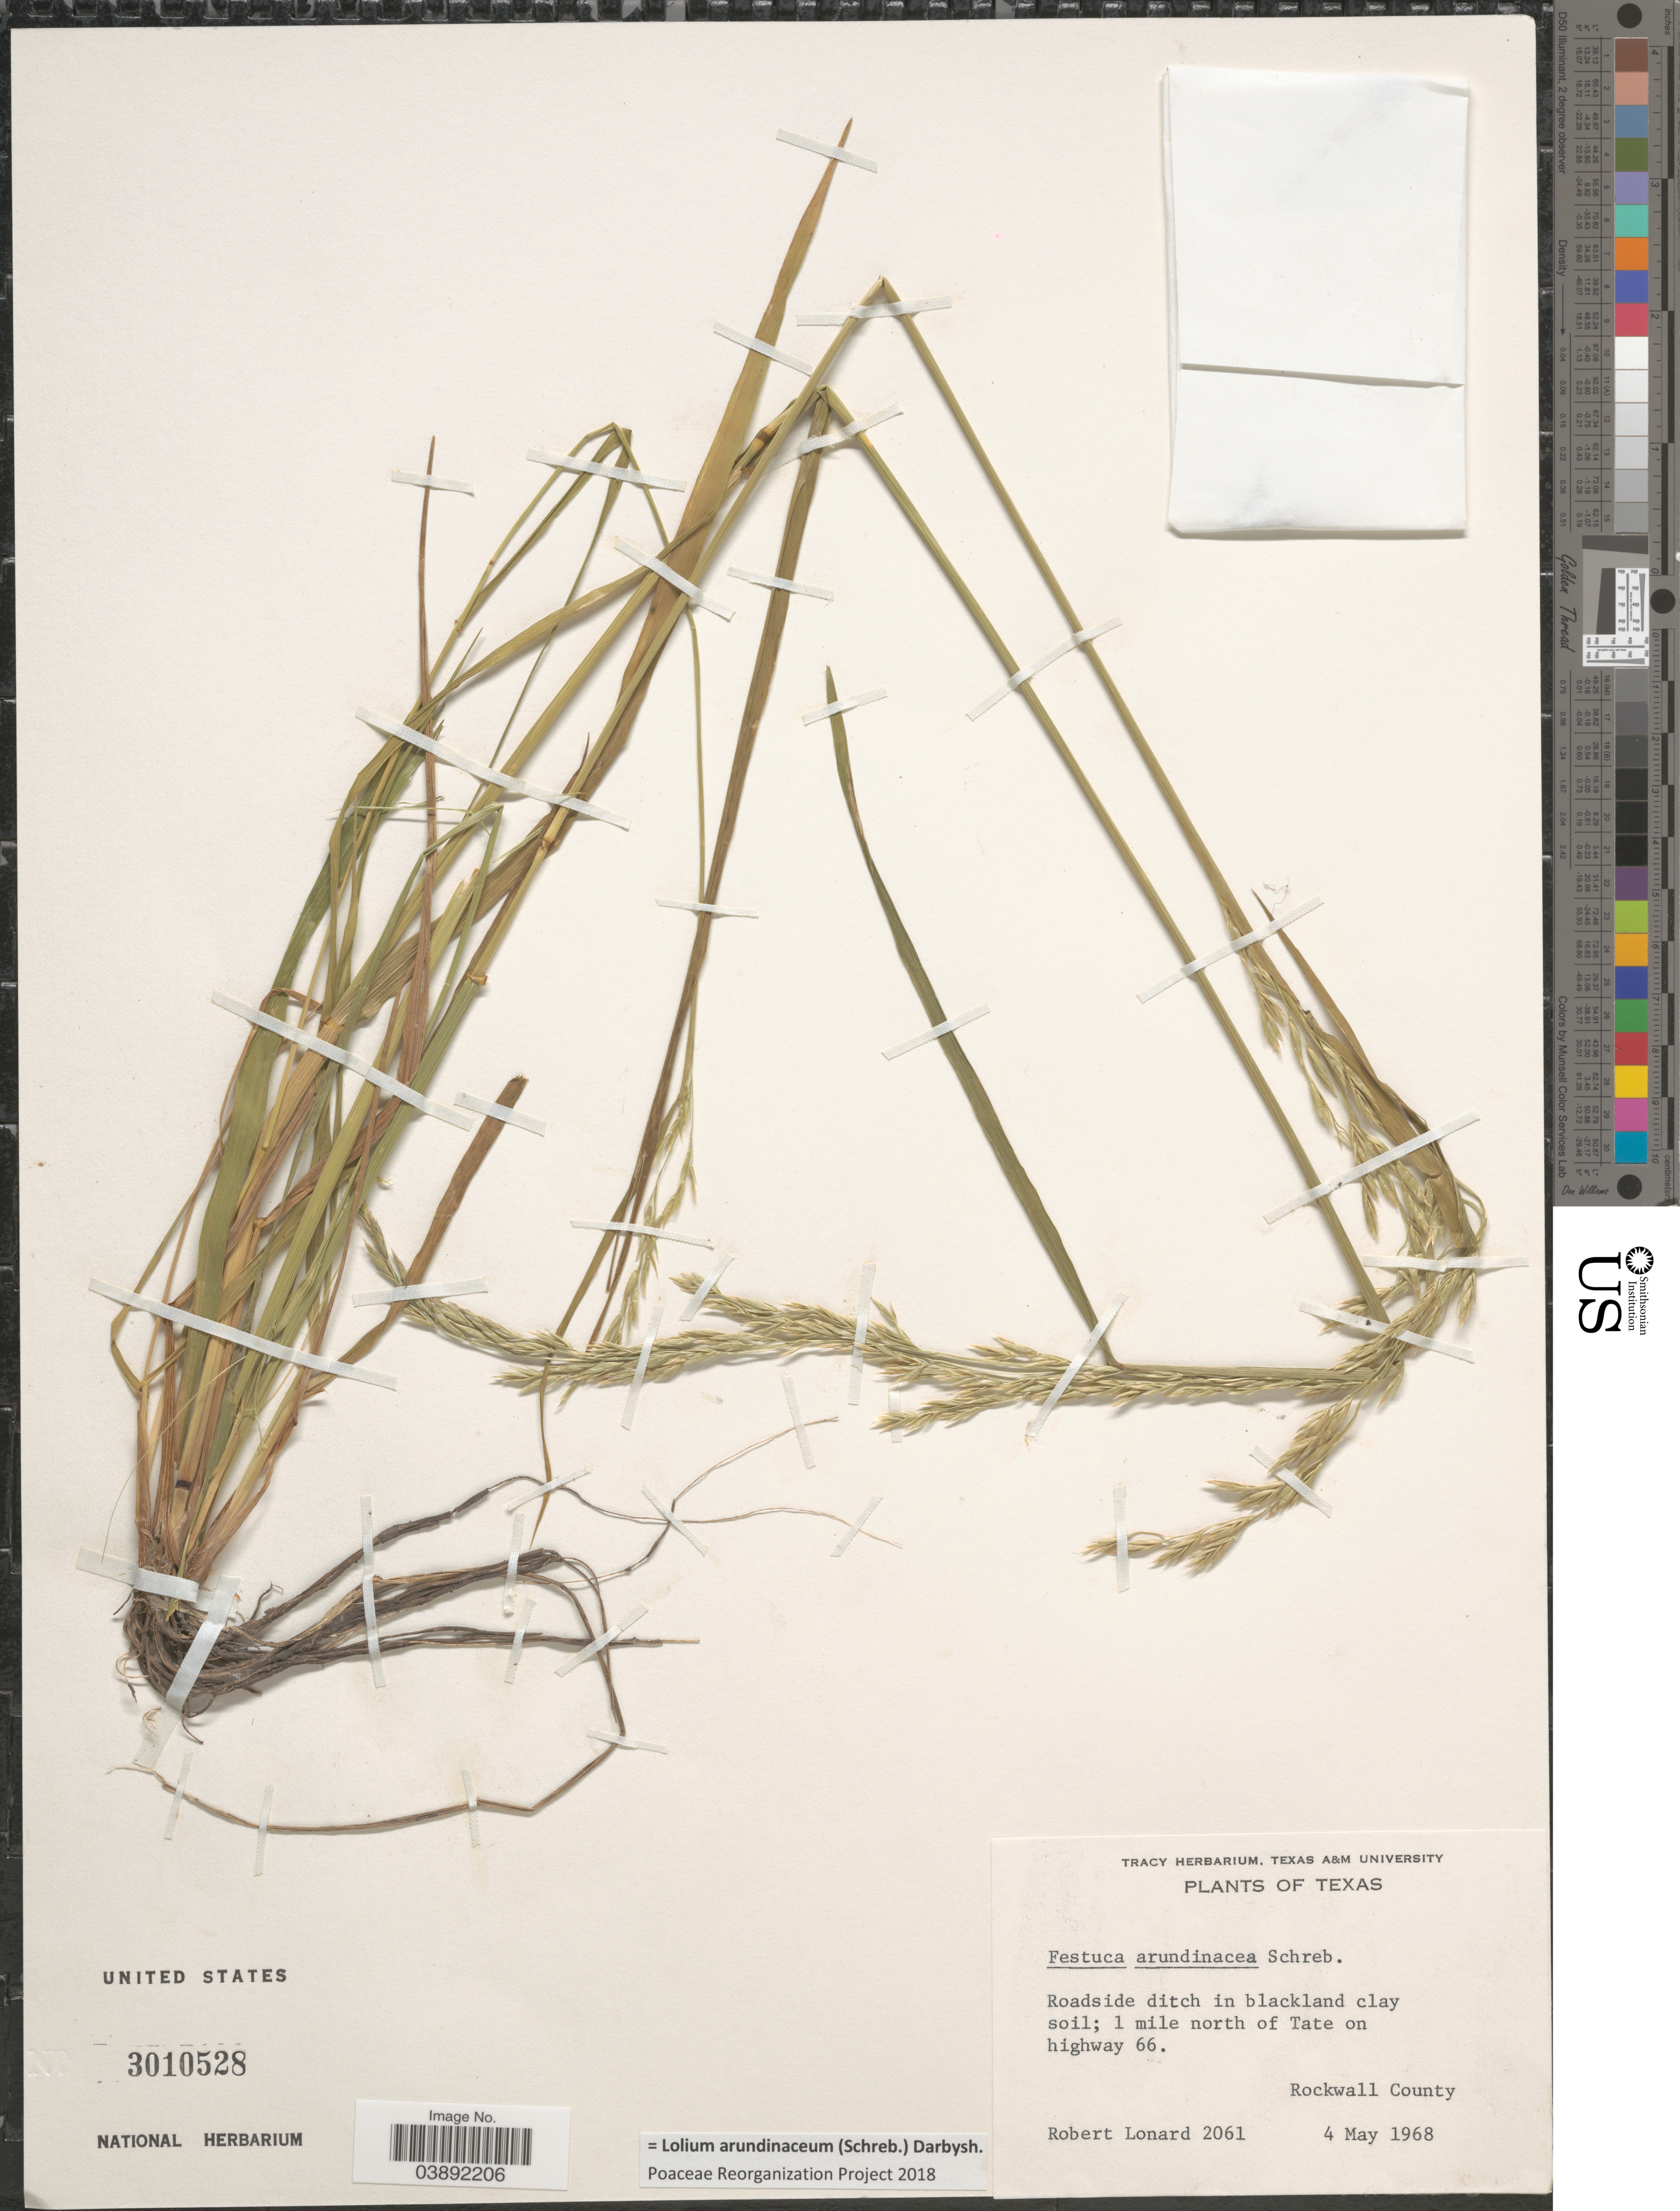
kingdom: Plantae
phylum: Tracheophyta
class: Liliopsida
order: Poales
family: Poaceae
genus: Lolium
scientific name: Lolium arundinaceum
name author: (Schreb.) Darbysh.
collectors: R. I. Lonard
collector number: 2061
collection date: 1968-05-04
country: United States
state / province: Texas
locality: Roadside ditch in blackland clay soil; 1 mile north of Tate on highway 66. Rockwall County.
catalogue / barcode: US 3010528